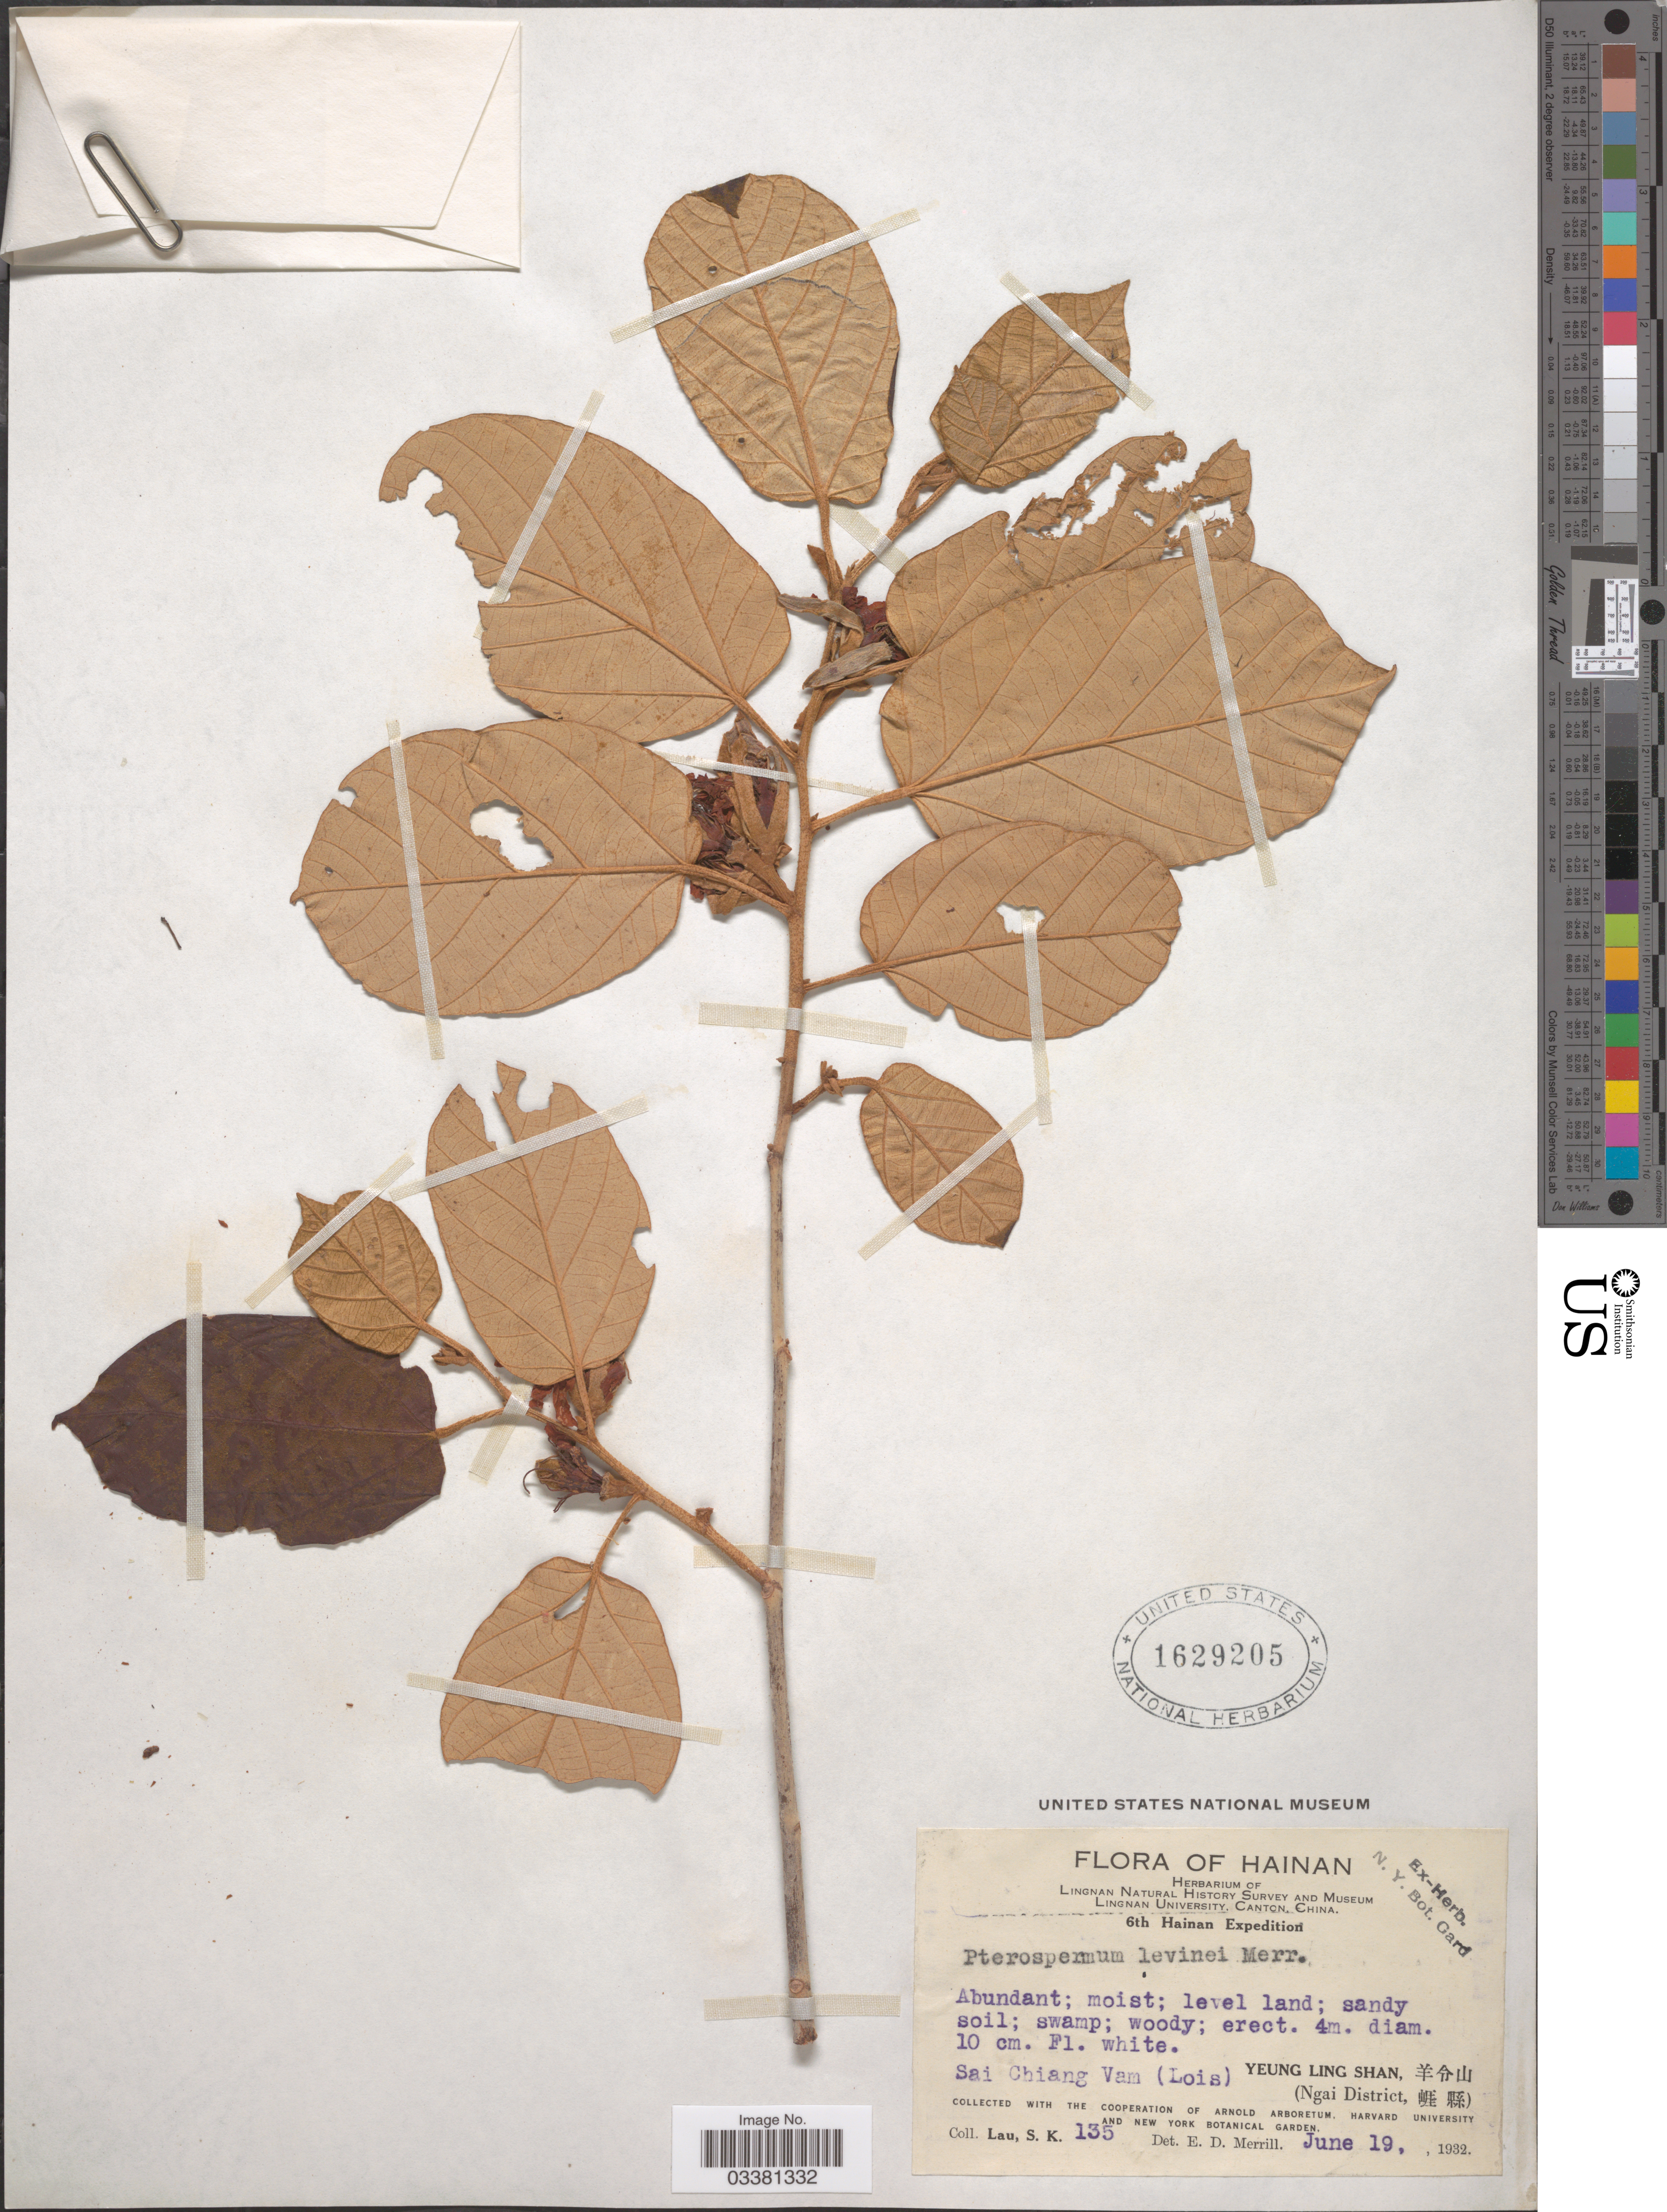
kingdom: Plantae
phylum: Tracheophyta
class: Magnoliopsida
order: Malvales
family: Malvaceae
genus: Pterospermum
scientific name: Pterospermum levinei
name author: Merr.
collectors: S. K. Lau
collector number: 135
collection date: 1932-06-19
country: China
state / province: Hainan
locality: Yeung Ling Shan. (Ngai District).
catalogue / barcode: US 1629205